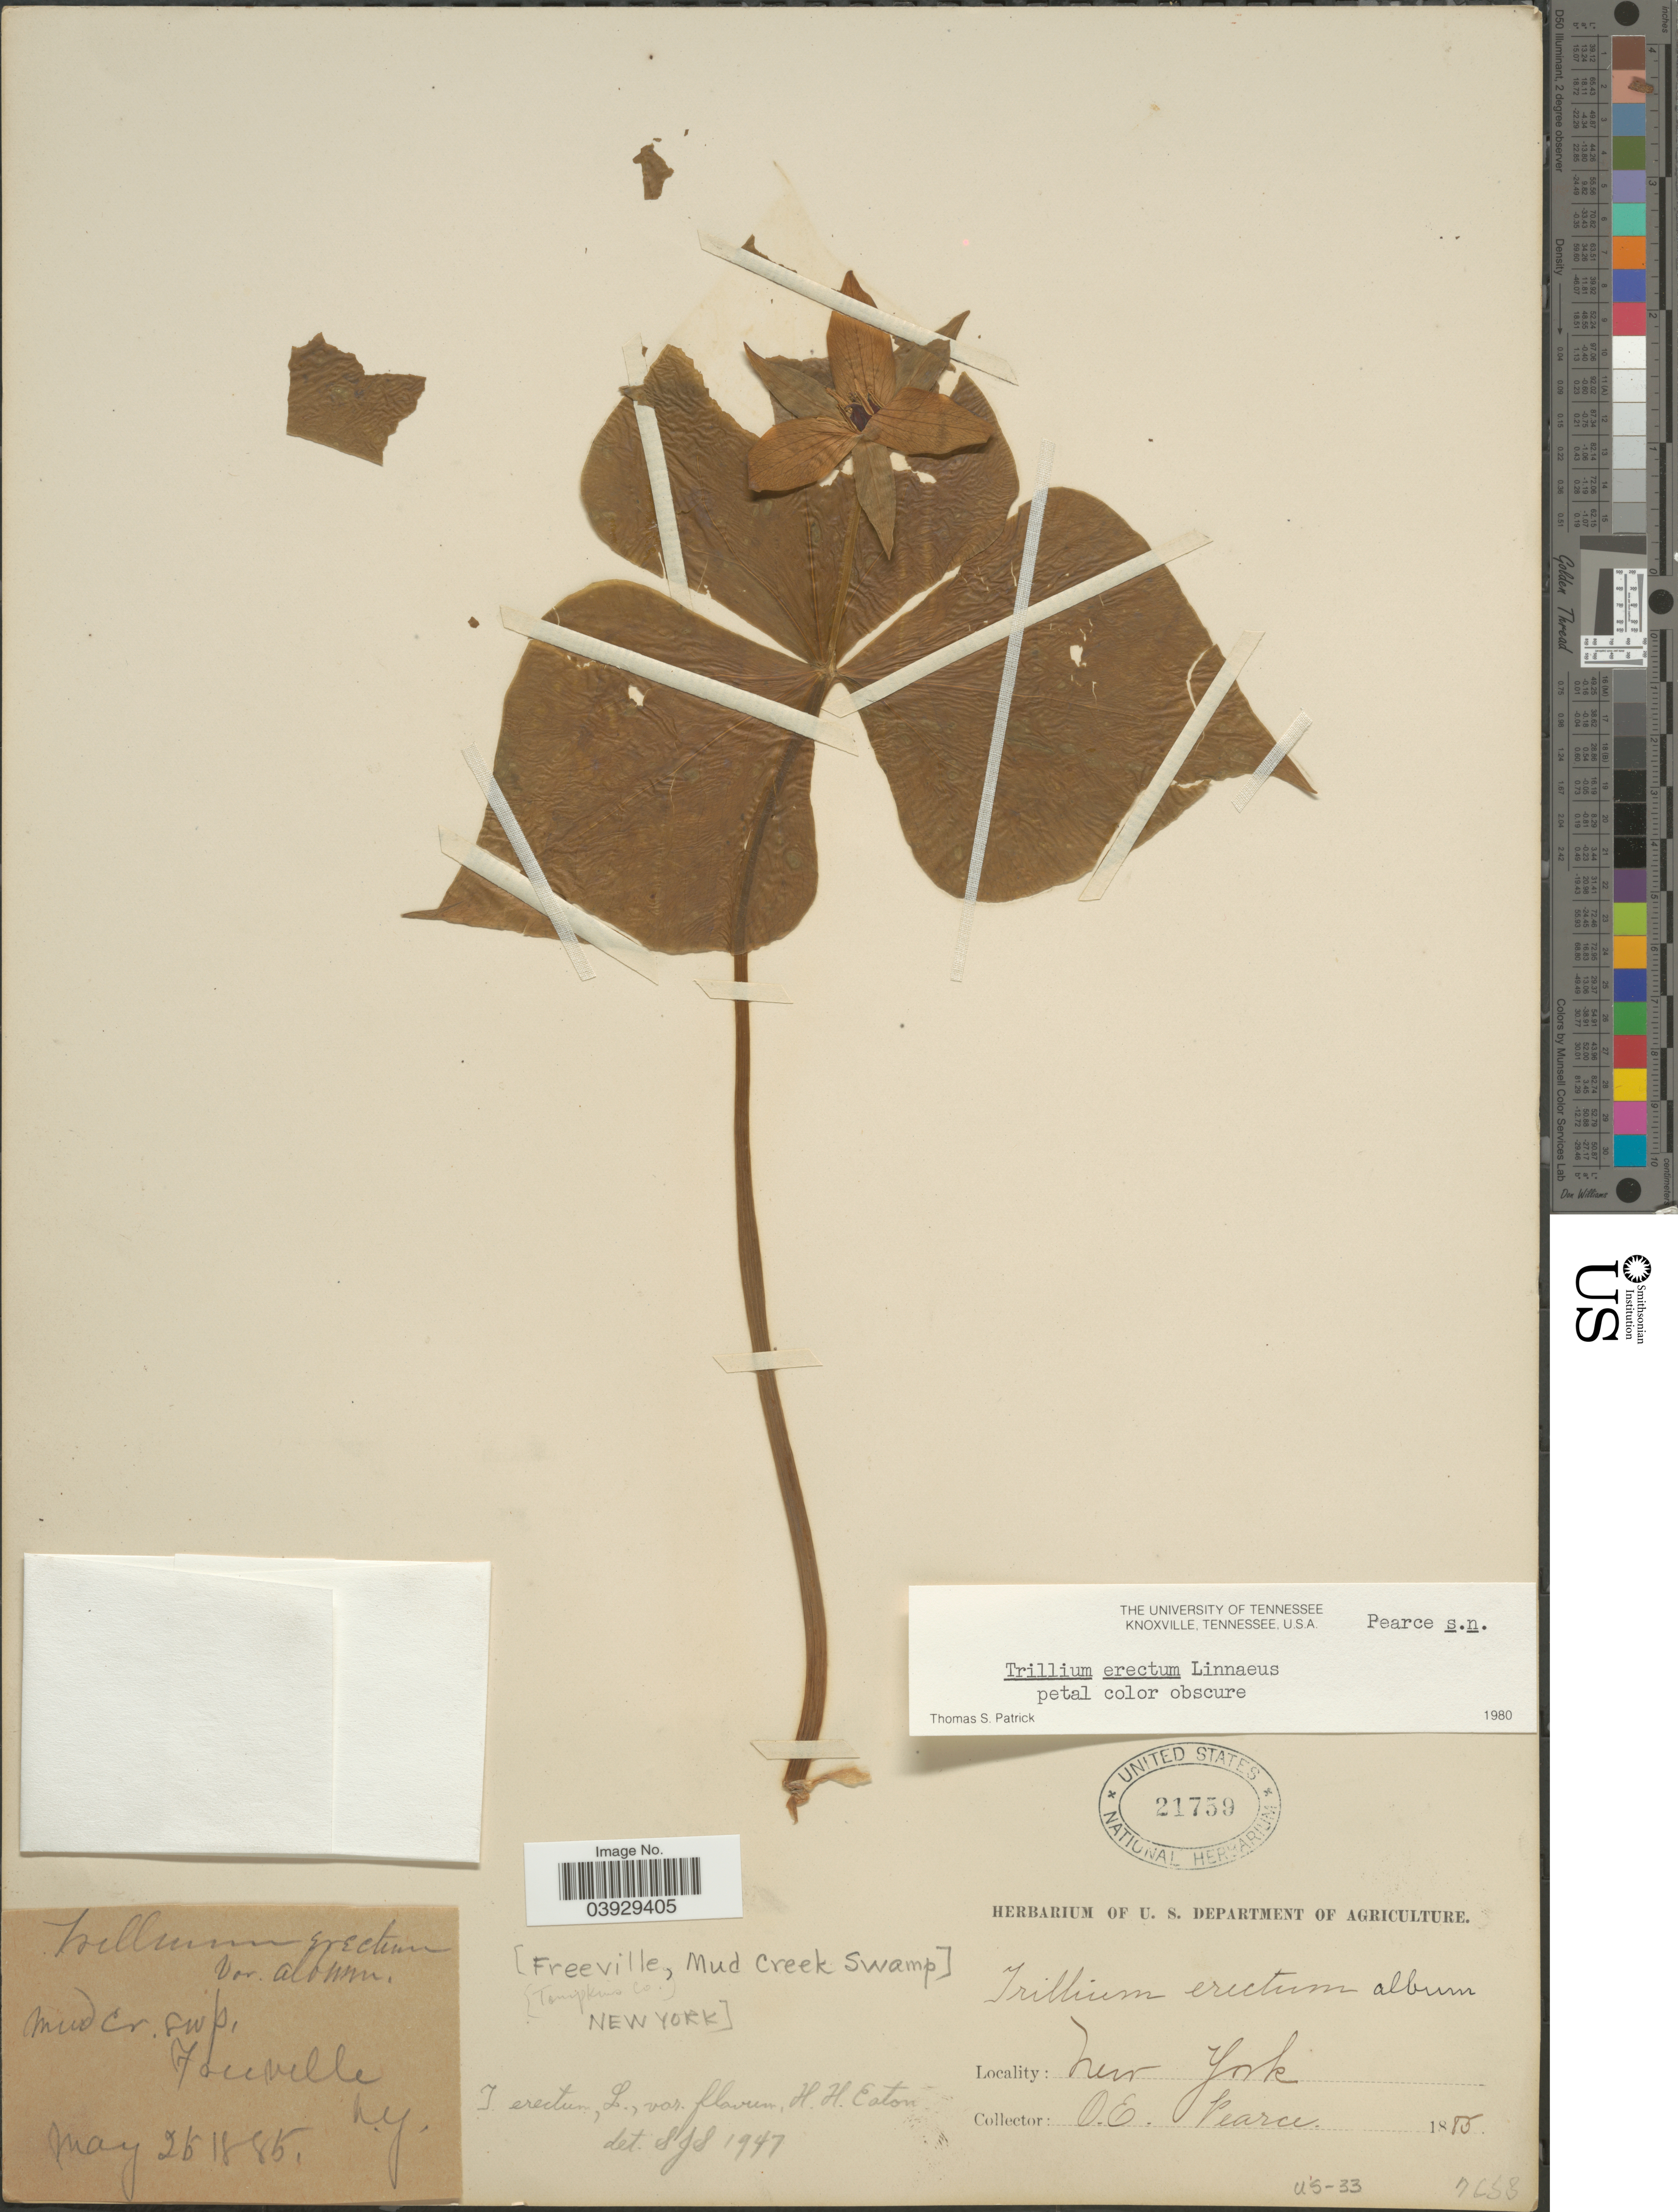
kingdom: Plantae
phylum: Tracheophyta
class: Liliopsida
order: Liliales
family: Melanthiaceae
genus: Trillium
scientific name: Trillium erectum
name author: L.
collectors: O. E. Pearce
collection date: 1885-05-26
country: United States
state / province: New York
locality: Freeville, Mud Creek Swamp. Tompkins Co.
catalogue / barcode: US 21759